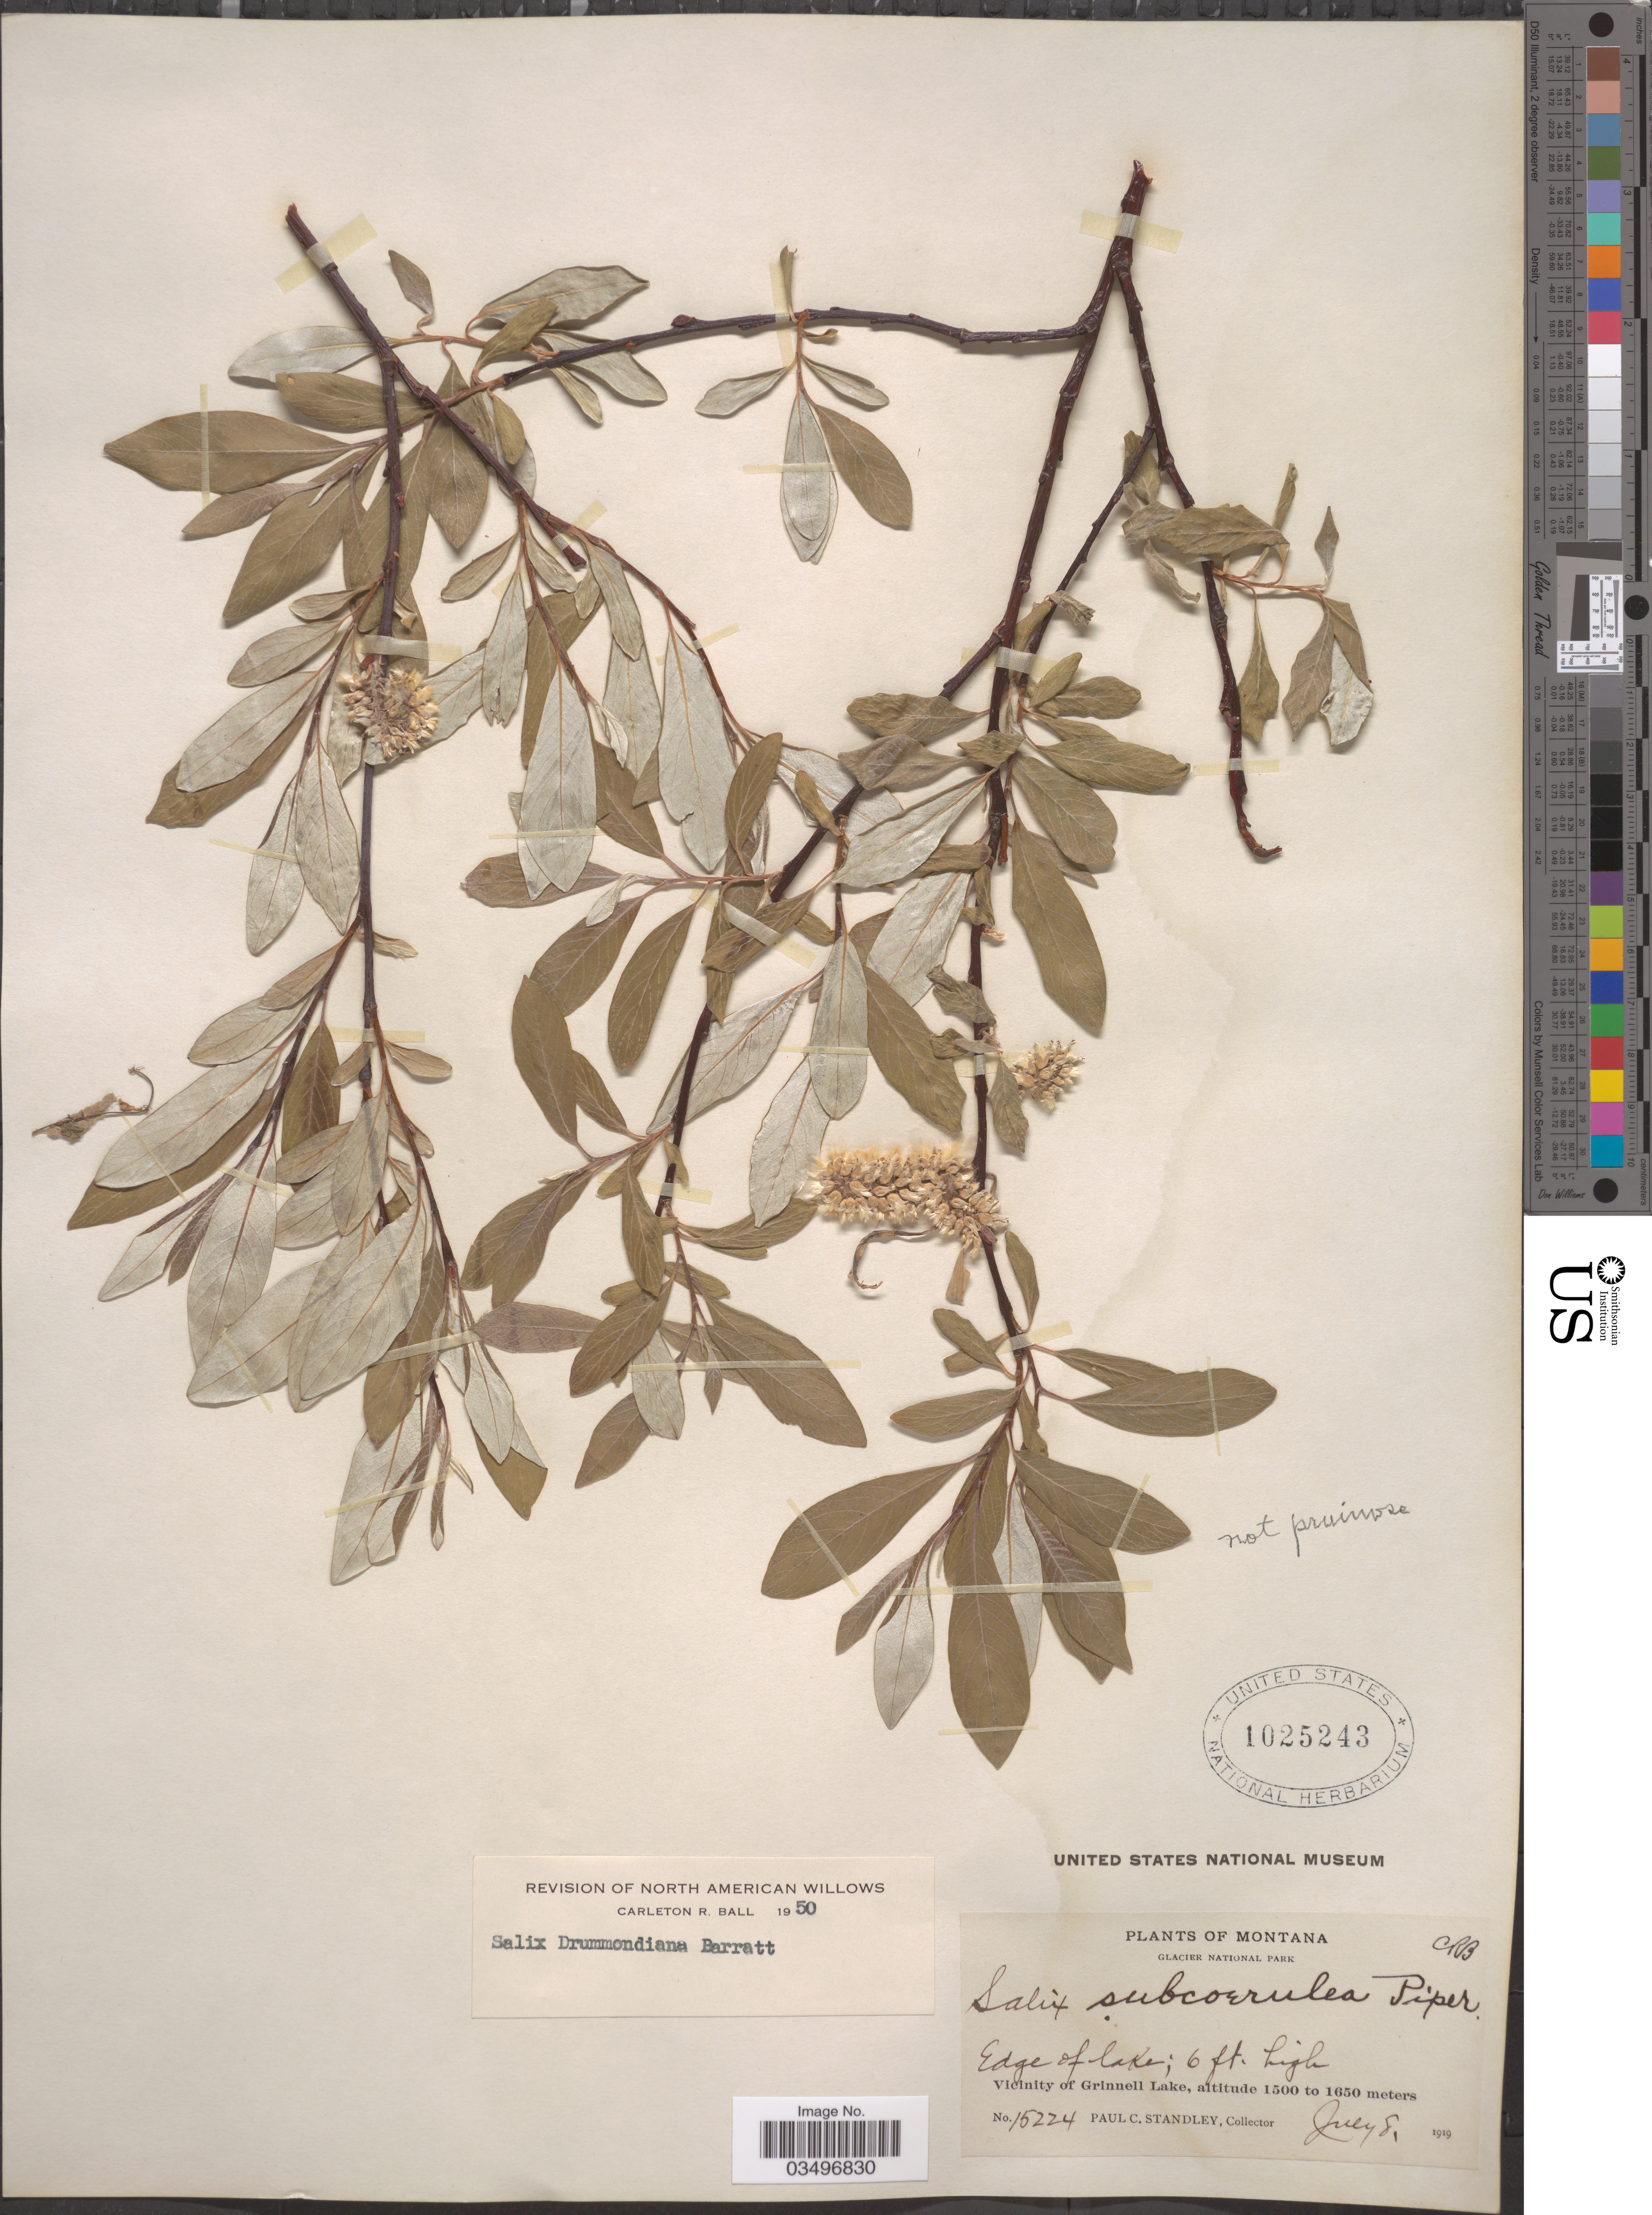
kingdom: Plantae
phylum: Tracheophyta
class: Magnoliopsida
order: Malpighiales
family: Salicaceae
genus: Salix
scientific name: Salix drummondiana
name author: Barratt ex Hook.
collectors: P. C. Standley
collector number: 15224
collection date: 1919-07-08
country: United States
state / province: Montana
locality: Glacier National Park. Edge of lake. Vicinity of Grinnell Lake.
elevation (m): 1500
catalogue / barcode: US 1025243